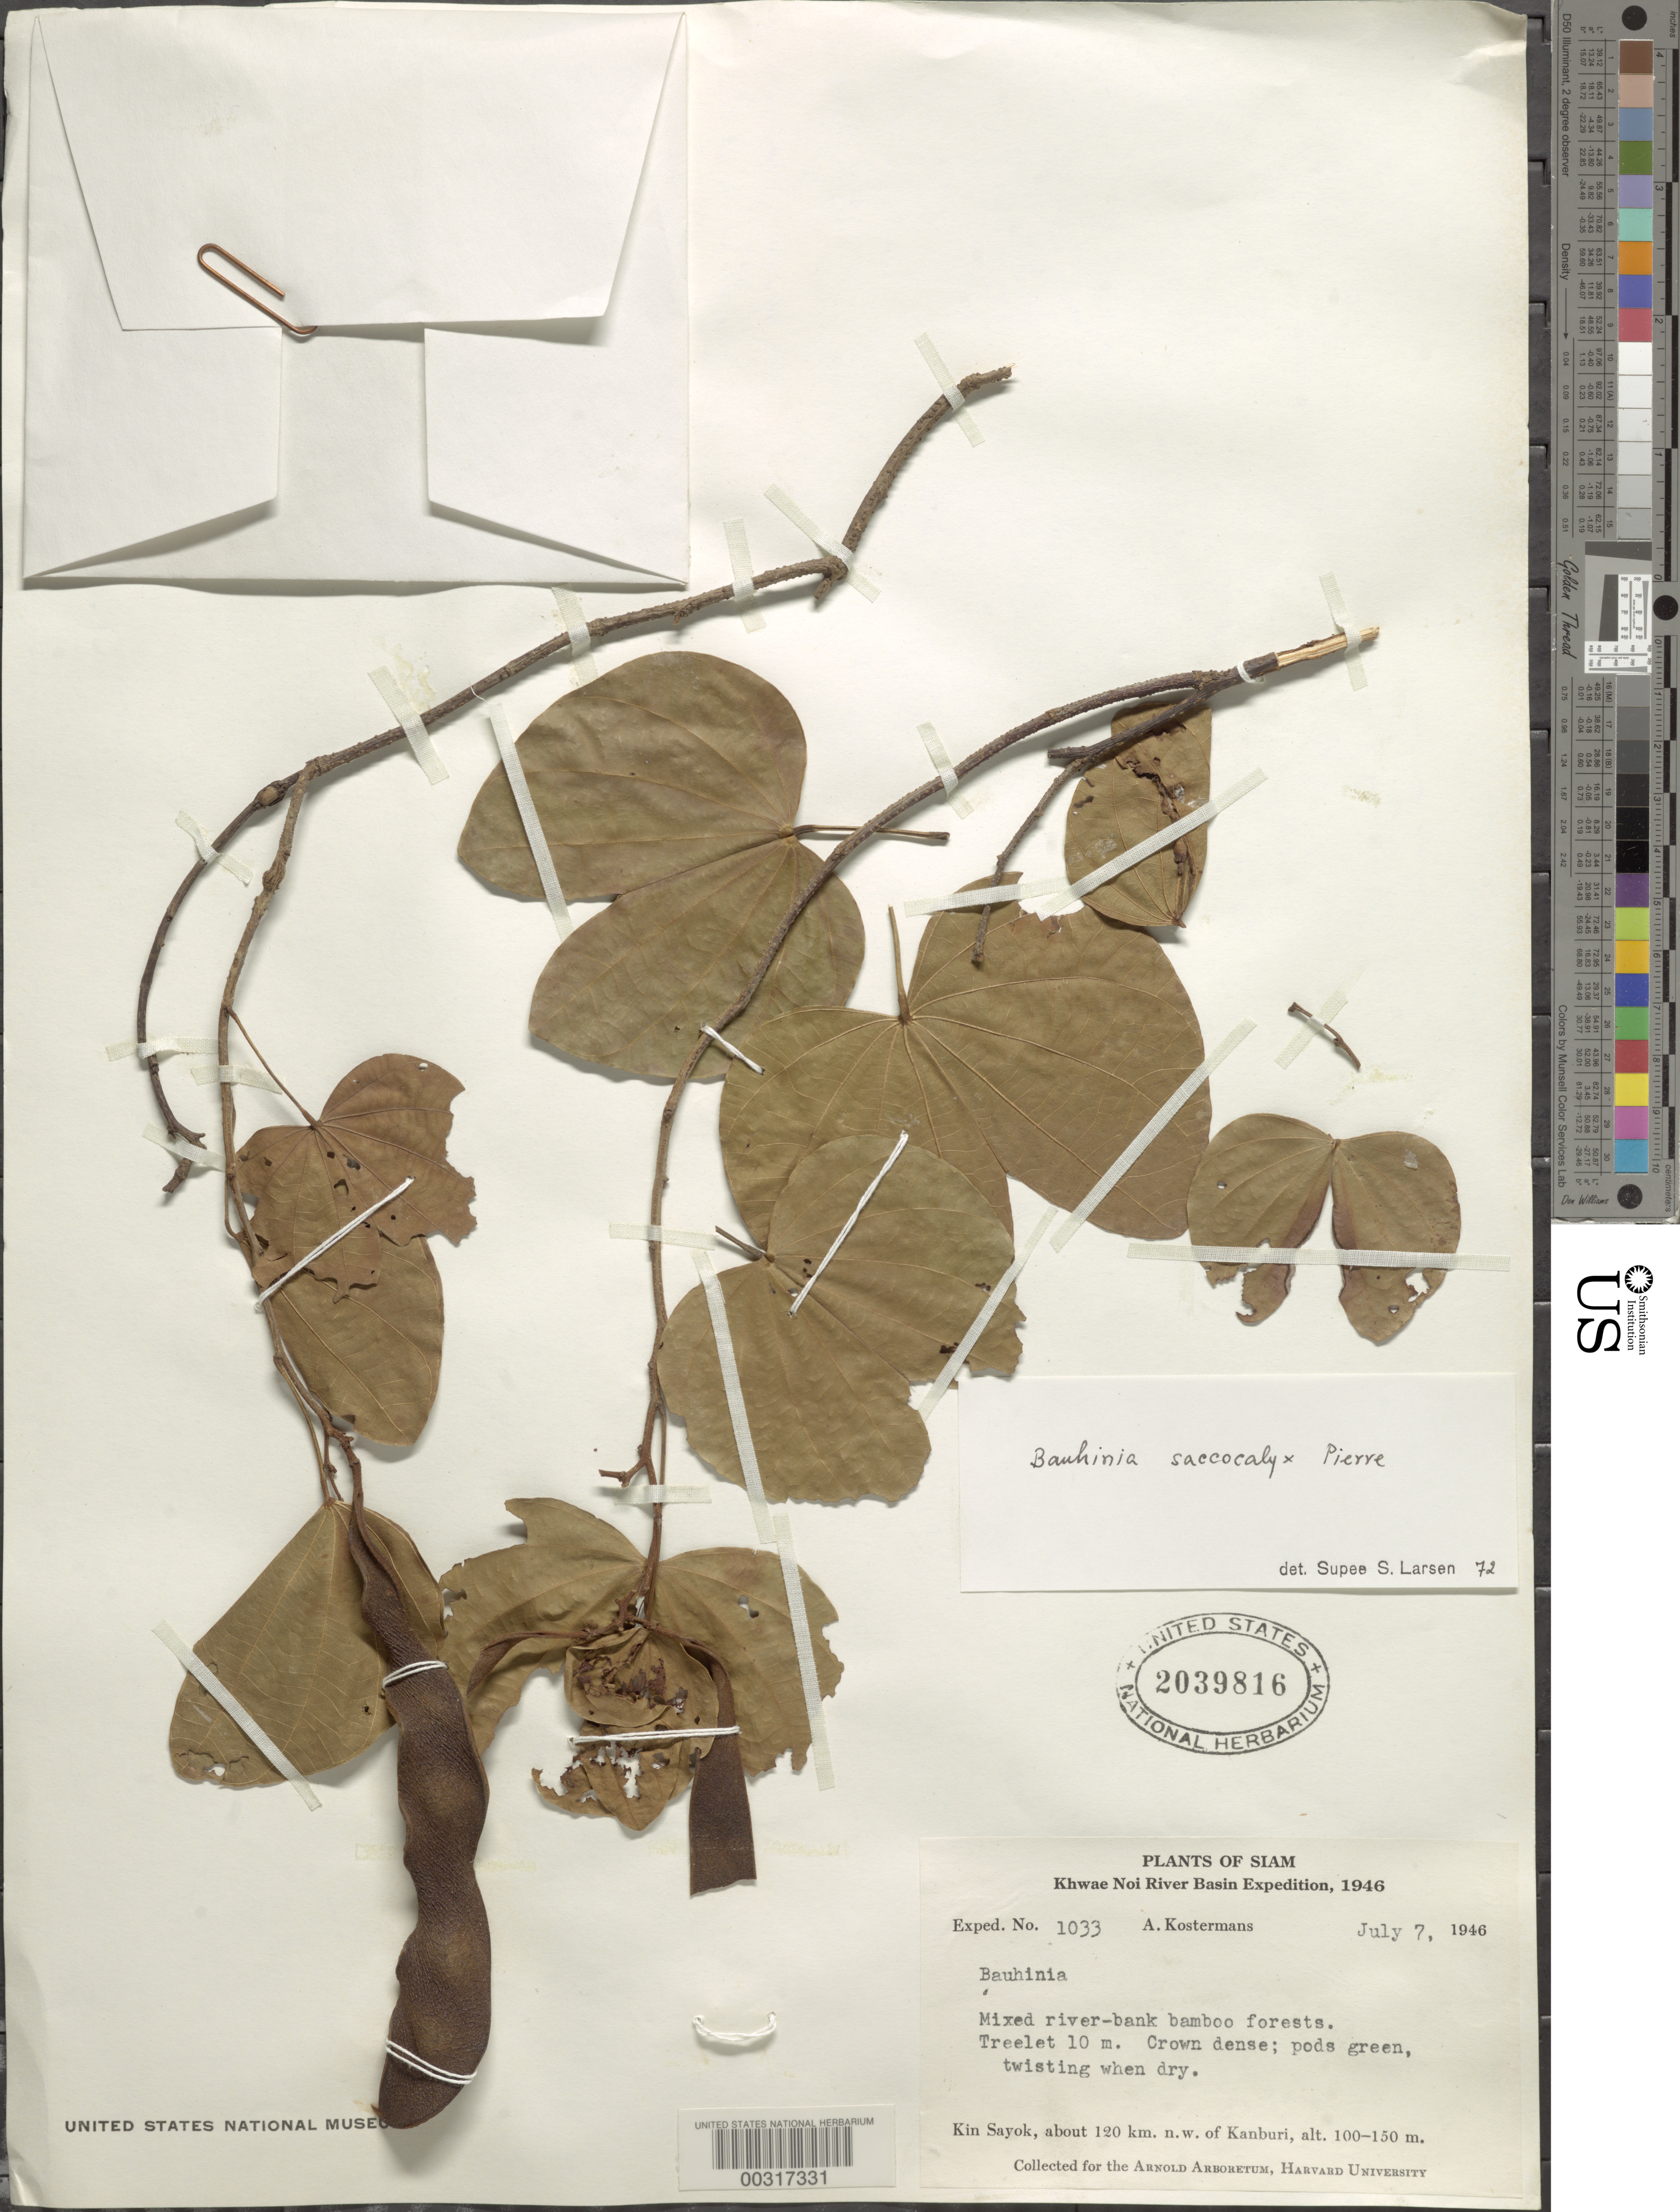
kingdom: Plantae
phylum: Tracheophyta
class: Magnoliopsida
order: Fabales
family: Fabaceae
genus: Bauhinia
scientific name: Bauhinia saccocalyx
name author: Pierre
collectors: A. J. G. Kostermans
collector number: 1033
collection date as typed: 07 Jul 1946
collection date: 1946-07-07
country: Thailand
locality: Kin sayok, about 12 km nw of kanburi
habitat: Mixed river bank bamboo forests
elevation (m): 100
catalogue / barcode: US 2039816